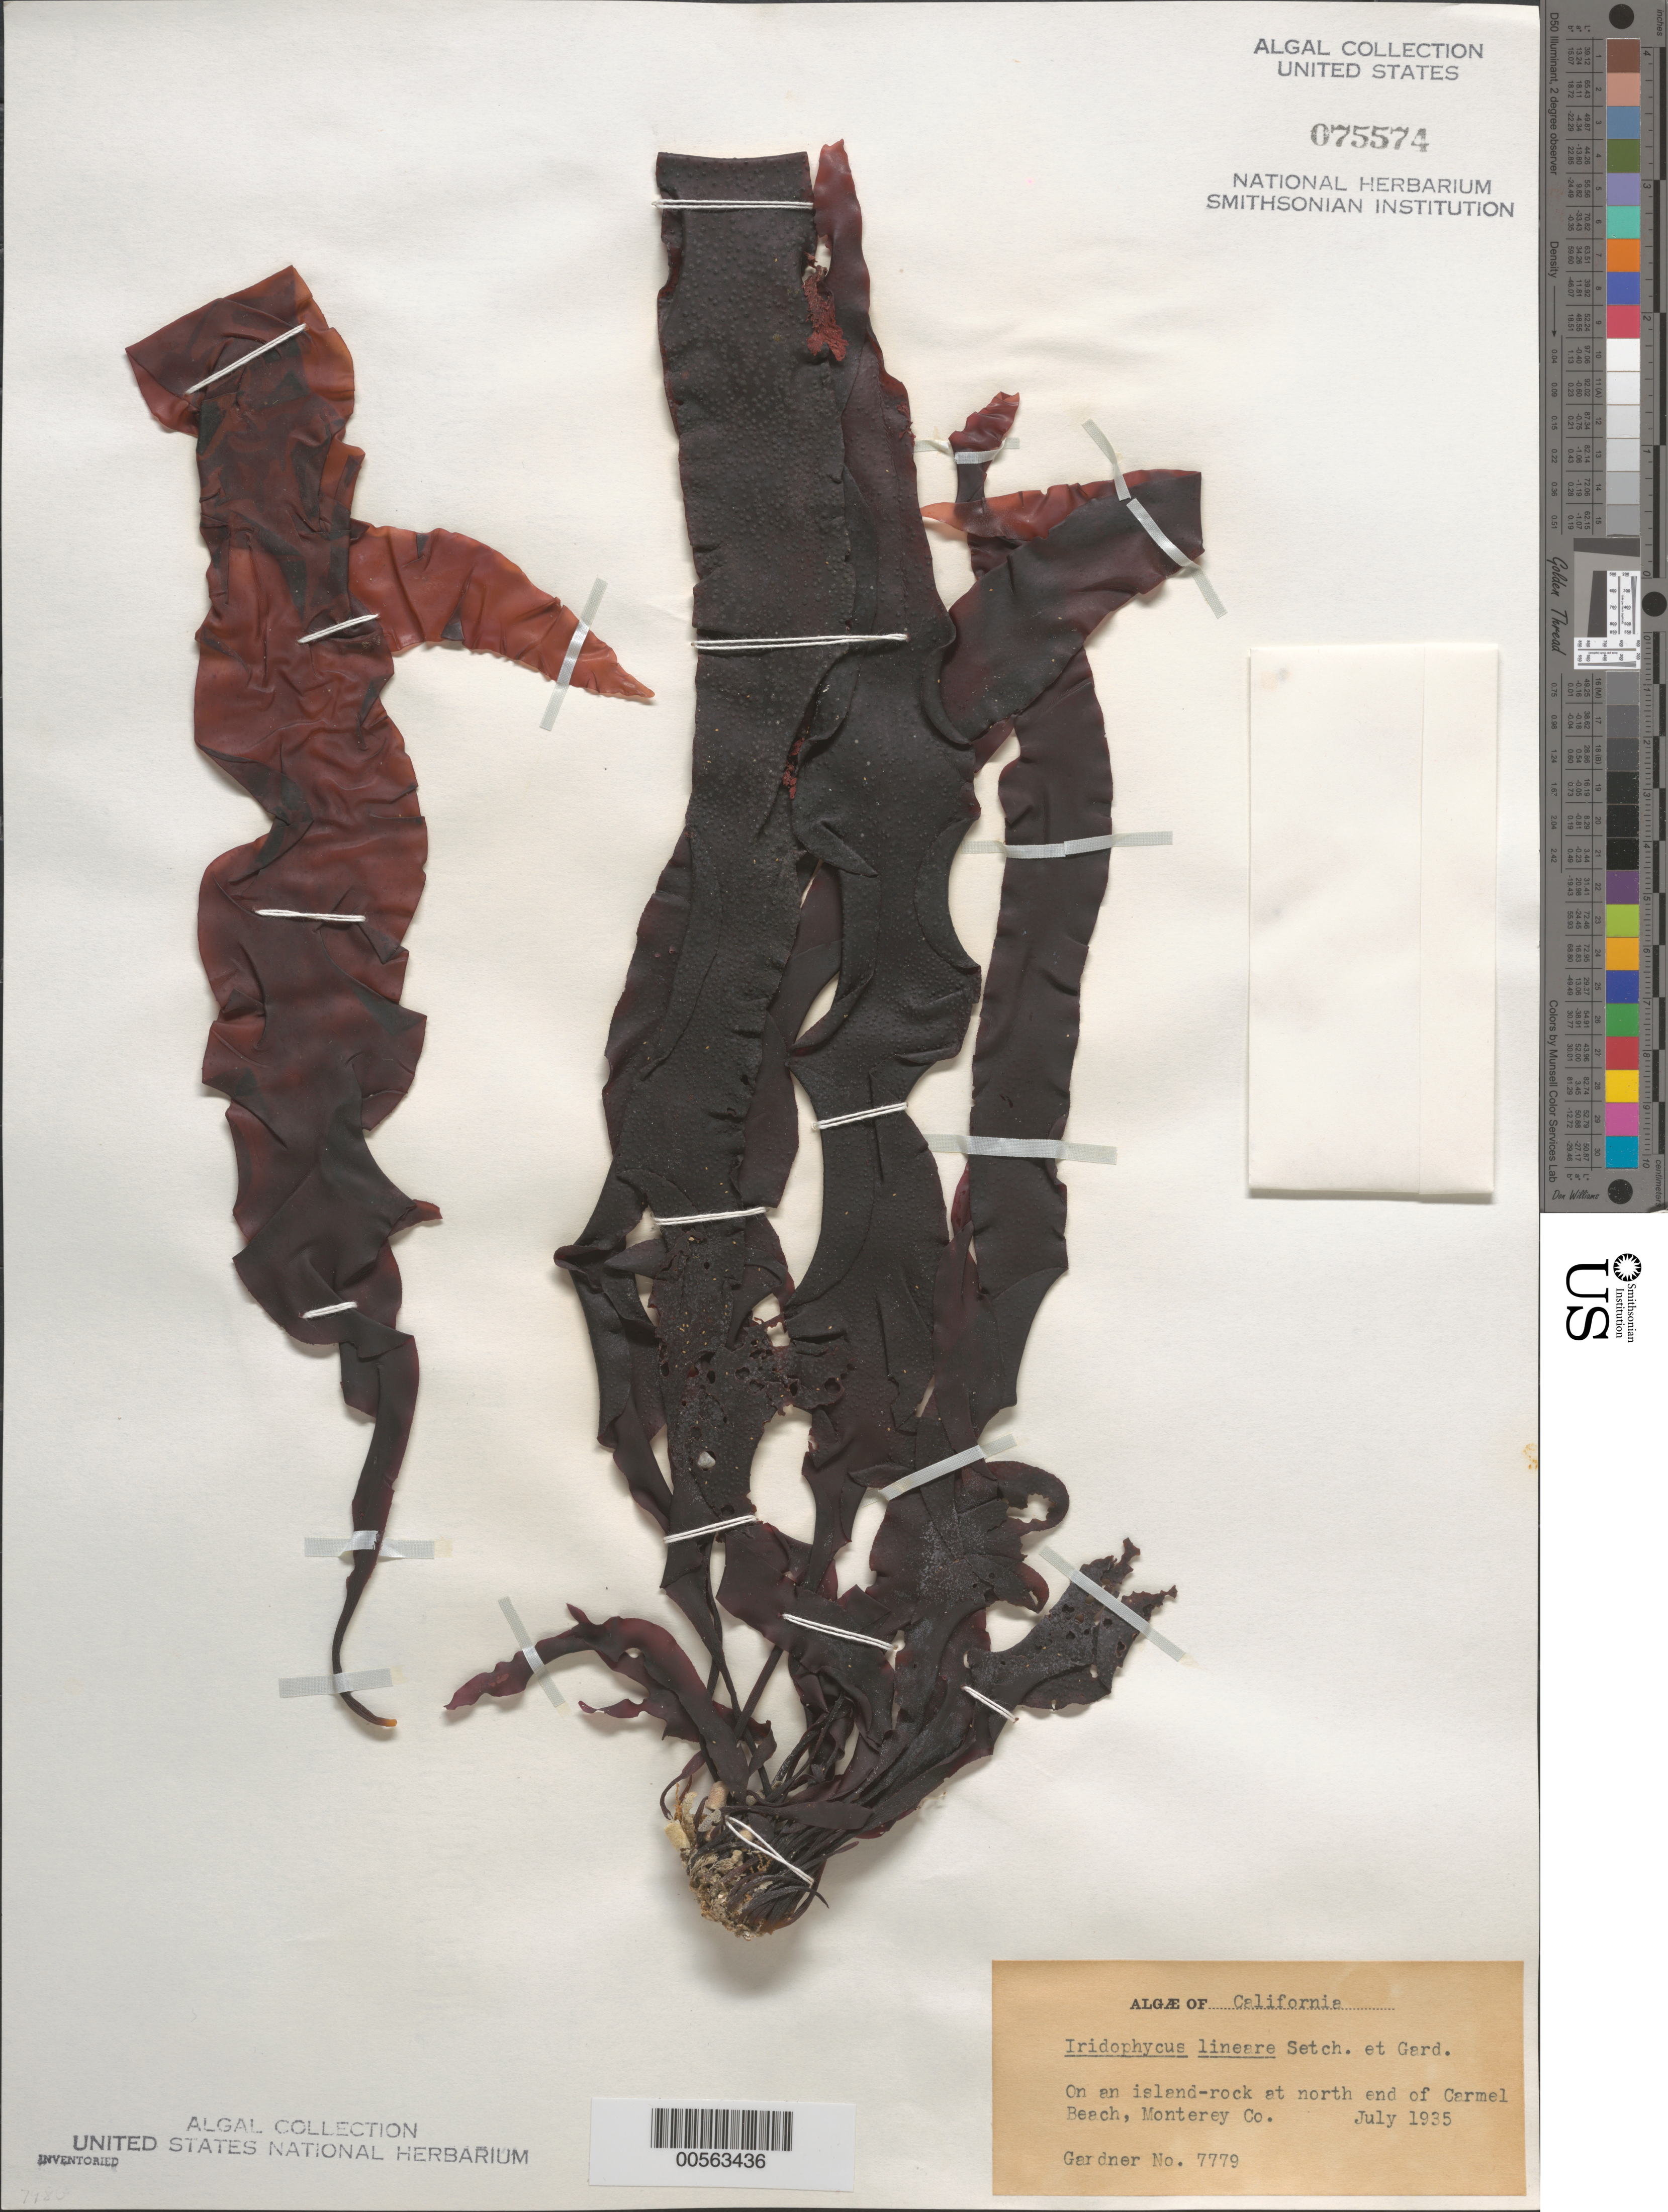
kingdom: Plantae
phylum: Rhodophyta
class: Florideophyceae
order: Gigartinales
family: Gigartinaceae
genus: Mazzaella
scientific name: Mazzaella linearis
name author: (Setchell & N.L. Gardner) Fredericq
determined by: Algae name updating Project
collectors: N. Gardner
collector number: NLG 7779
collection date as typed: Jul 1935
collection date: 1935-07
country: United States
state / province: California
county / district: Monterey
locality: Carmel Beach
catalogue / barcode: US 75574